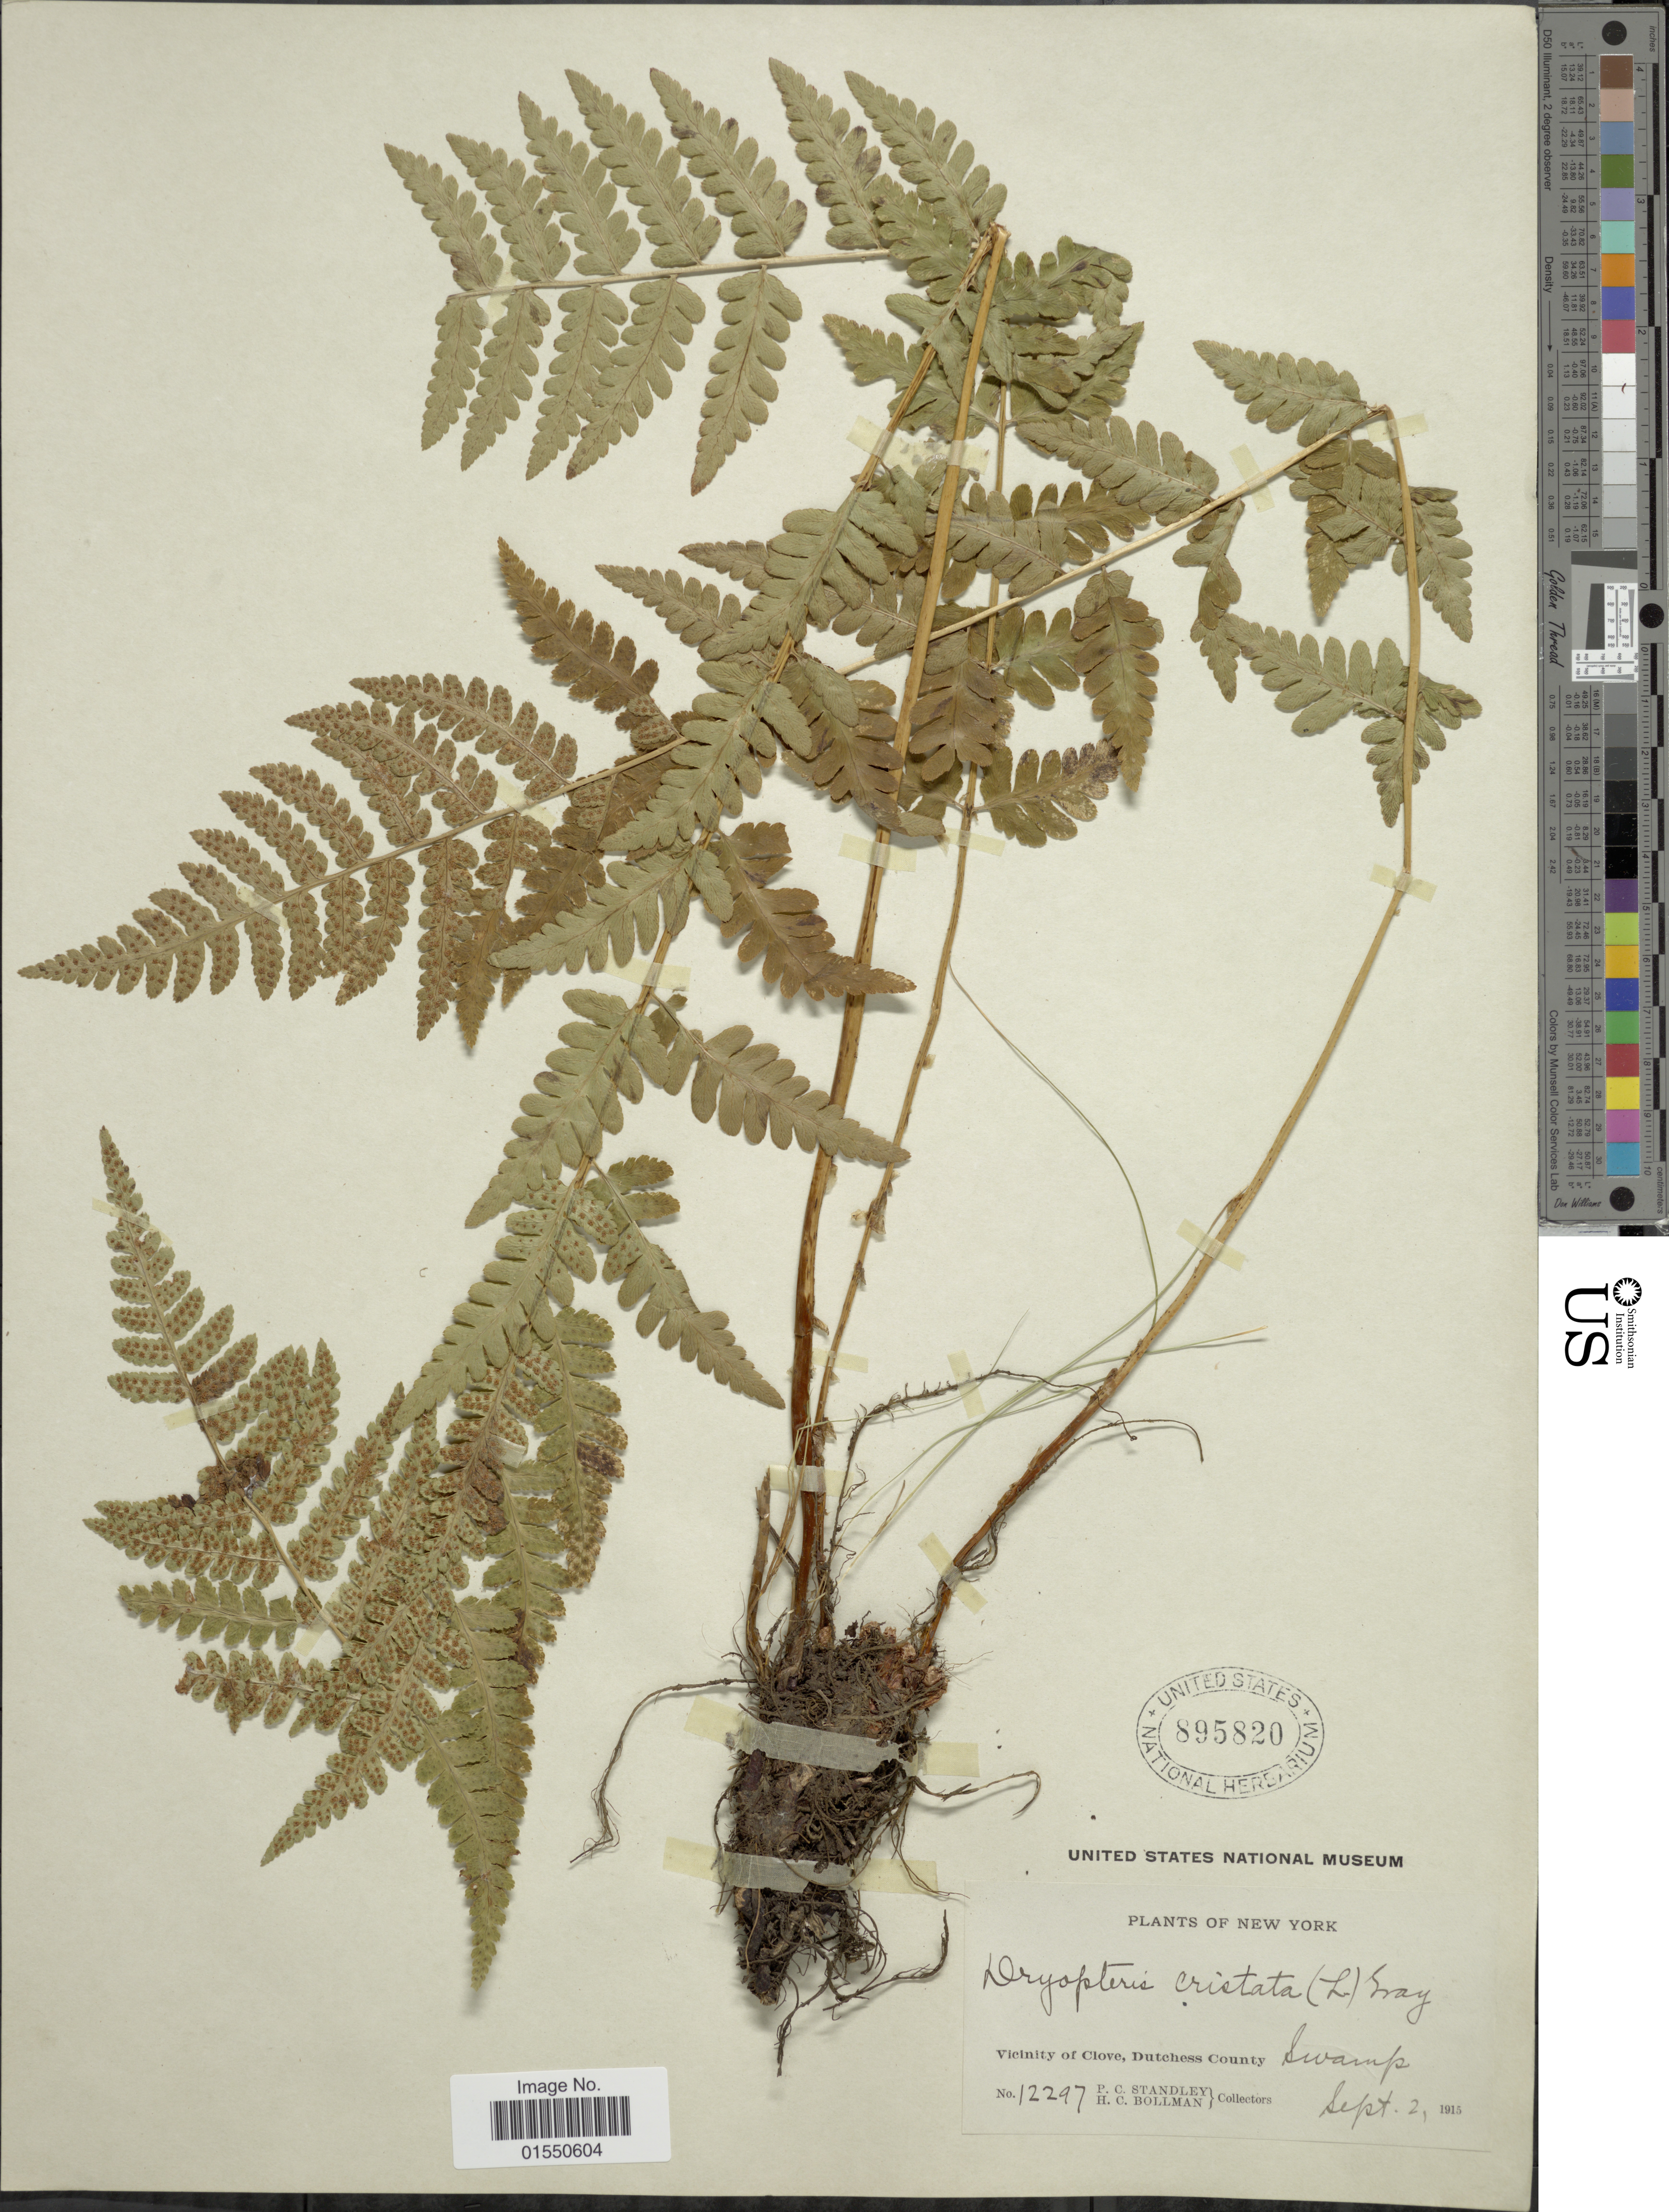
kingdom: Plantae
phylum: Tracheophyta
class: Polypodiopsida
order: Polypodiales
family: Dryopteridaceae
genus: Dryopteris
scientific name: Dryopteris cristata var. spinulosa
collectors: P. C. Standley & H. C. Bollman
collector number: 12297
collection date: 1915-09-02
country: United States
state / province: New York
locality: Vicinity of Clove, Dutchess County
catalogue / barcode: US 895820